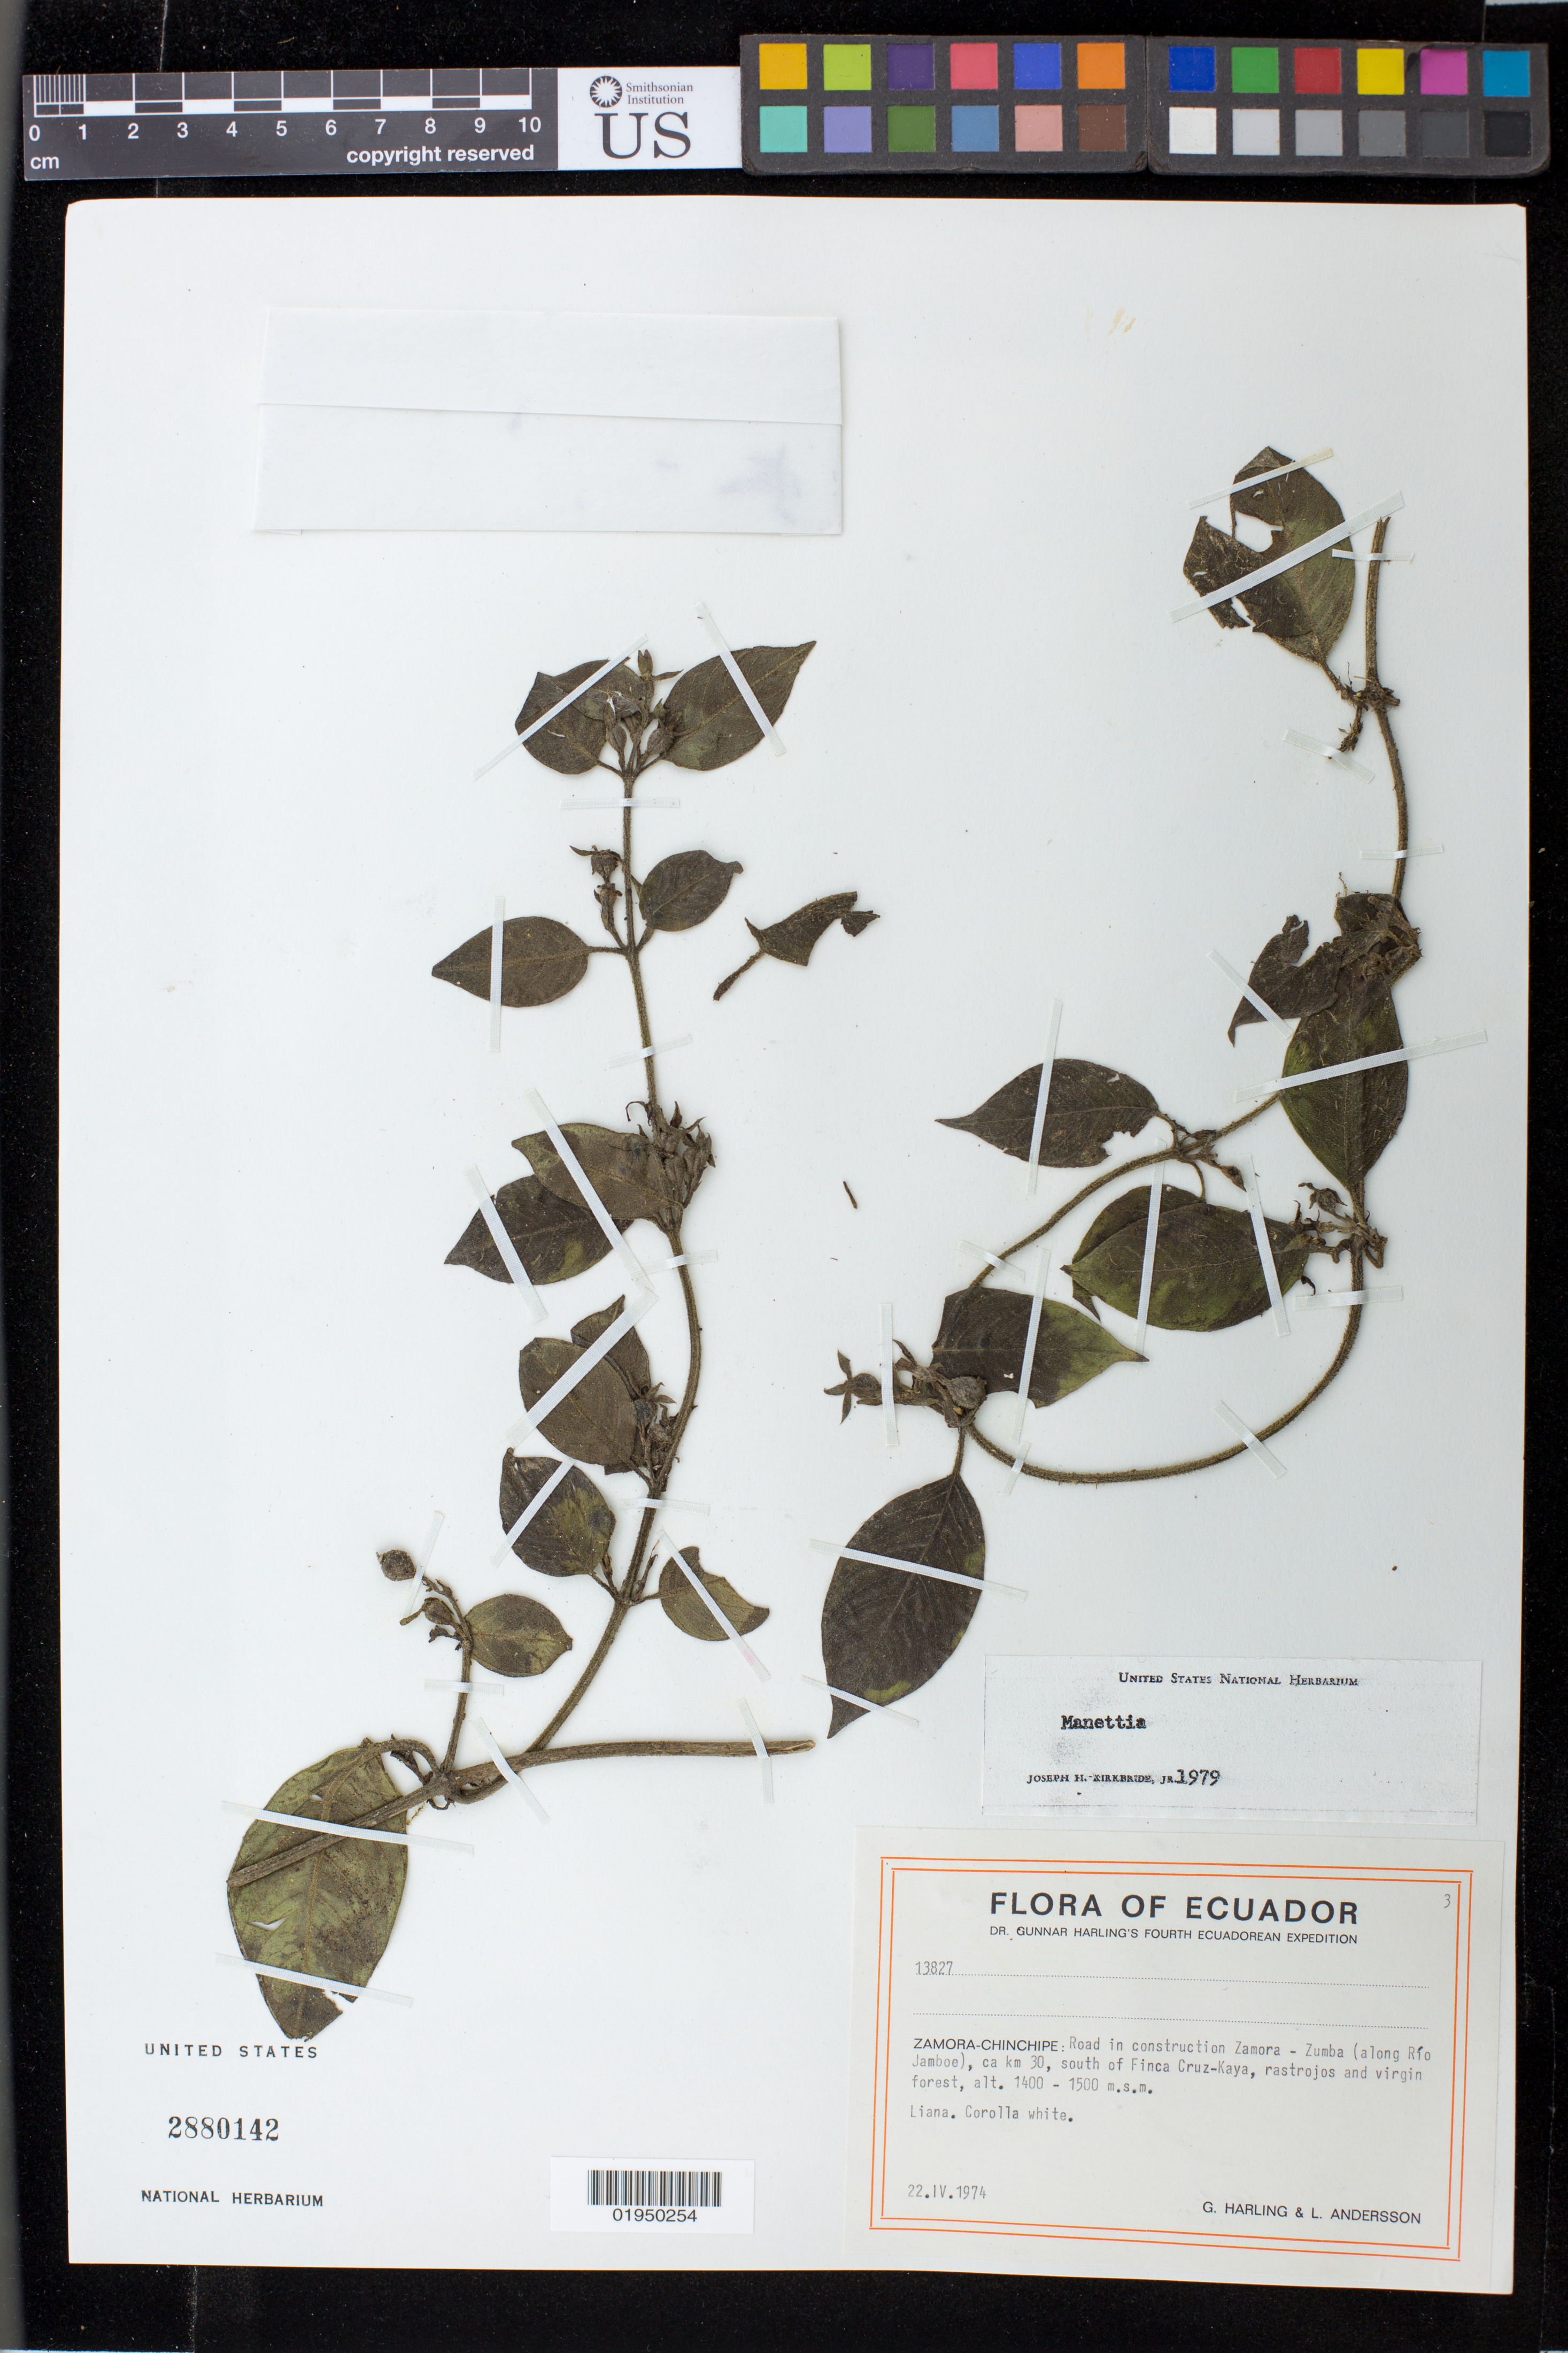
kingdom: Plantae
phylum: Tracheophyta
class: Magnoliopsida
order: Gentianales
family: Rubiaceae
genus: Manettia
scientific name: Manettia sp.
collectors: G. Harling & L. Anderson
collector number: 13827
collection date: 1974-09-22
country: Ecuador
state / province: Zamora-Chinchipe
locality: Road in condtruction Zamora - Zumba ( along Rio Jamboe), ca km 30, south of Finca Cruz-Kaya, rastrojos and virgin forest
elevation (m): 427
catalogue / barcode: US 2880142